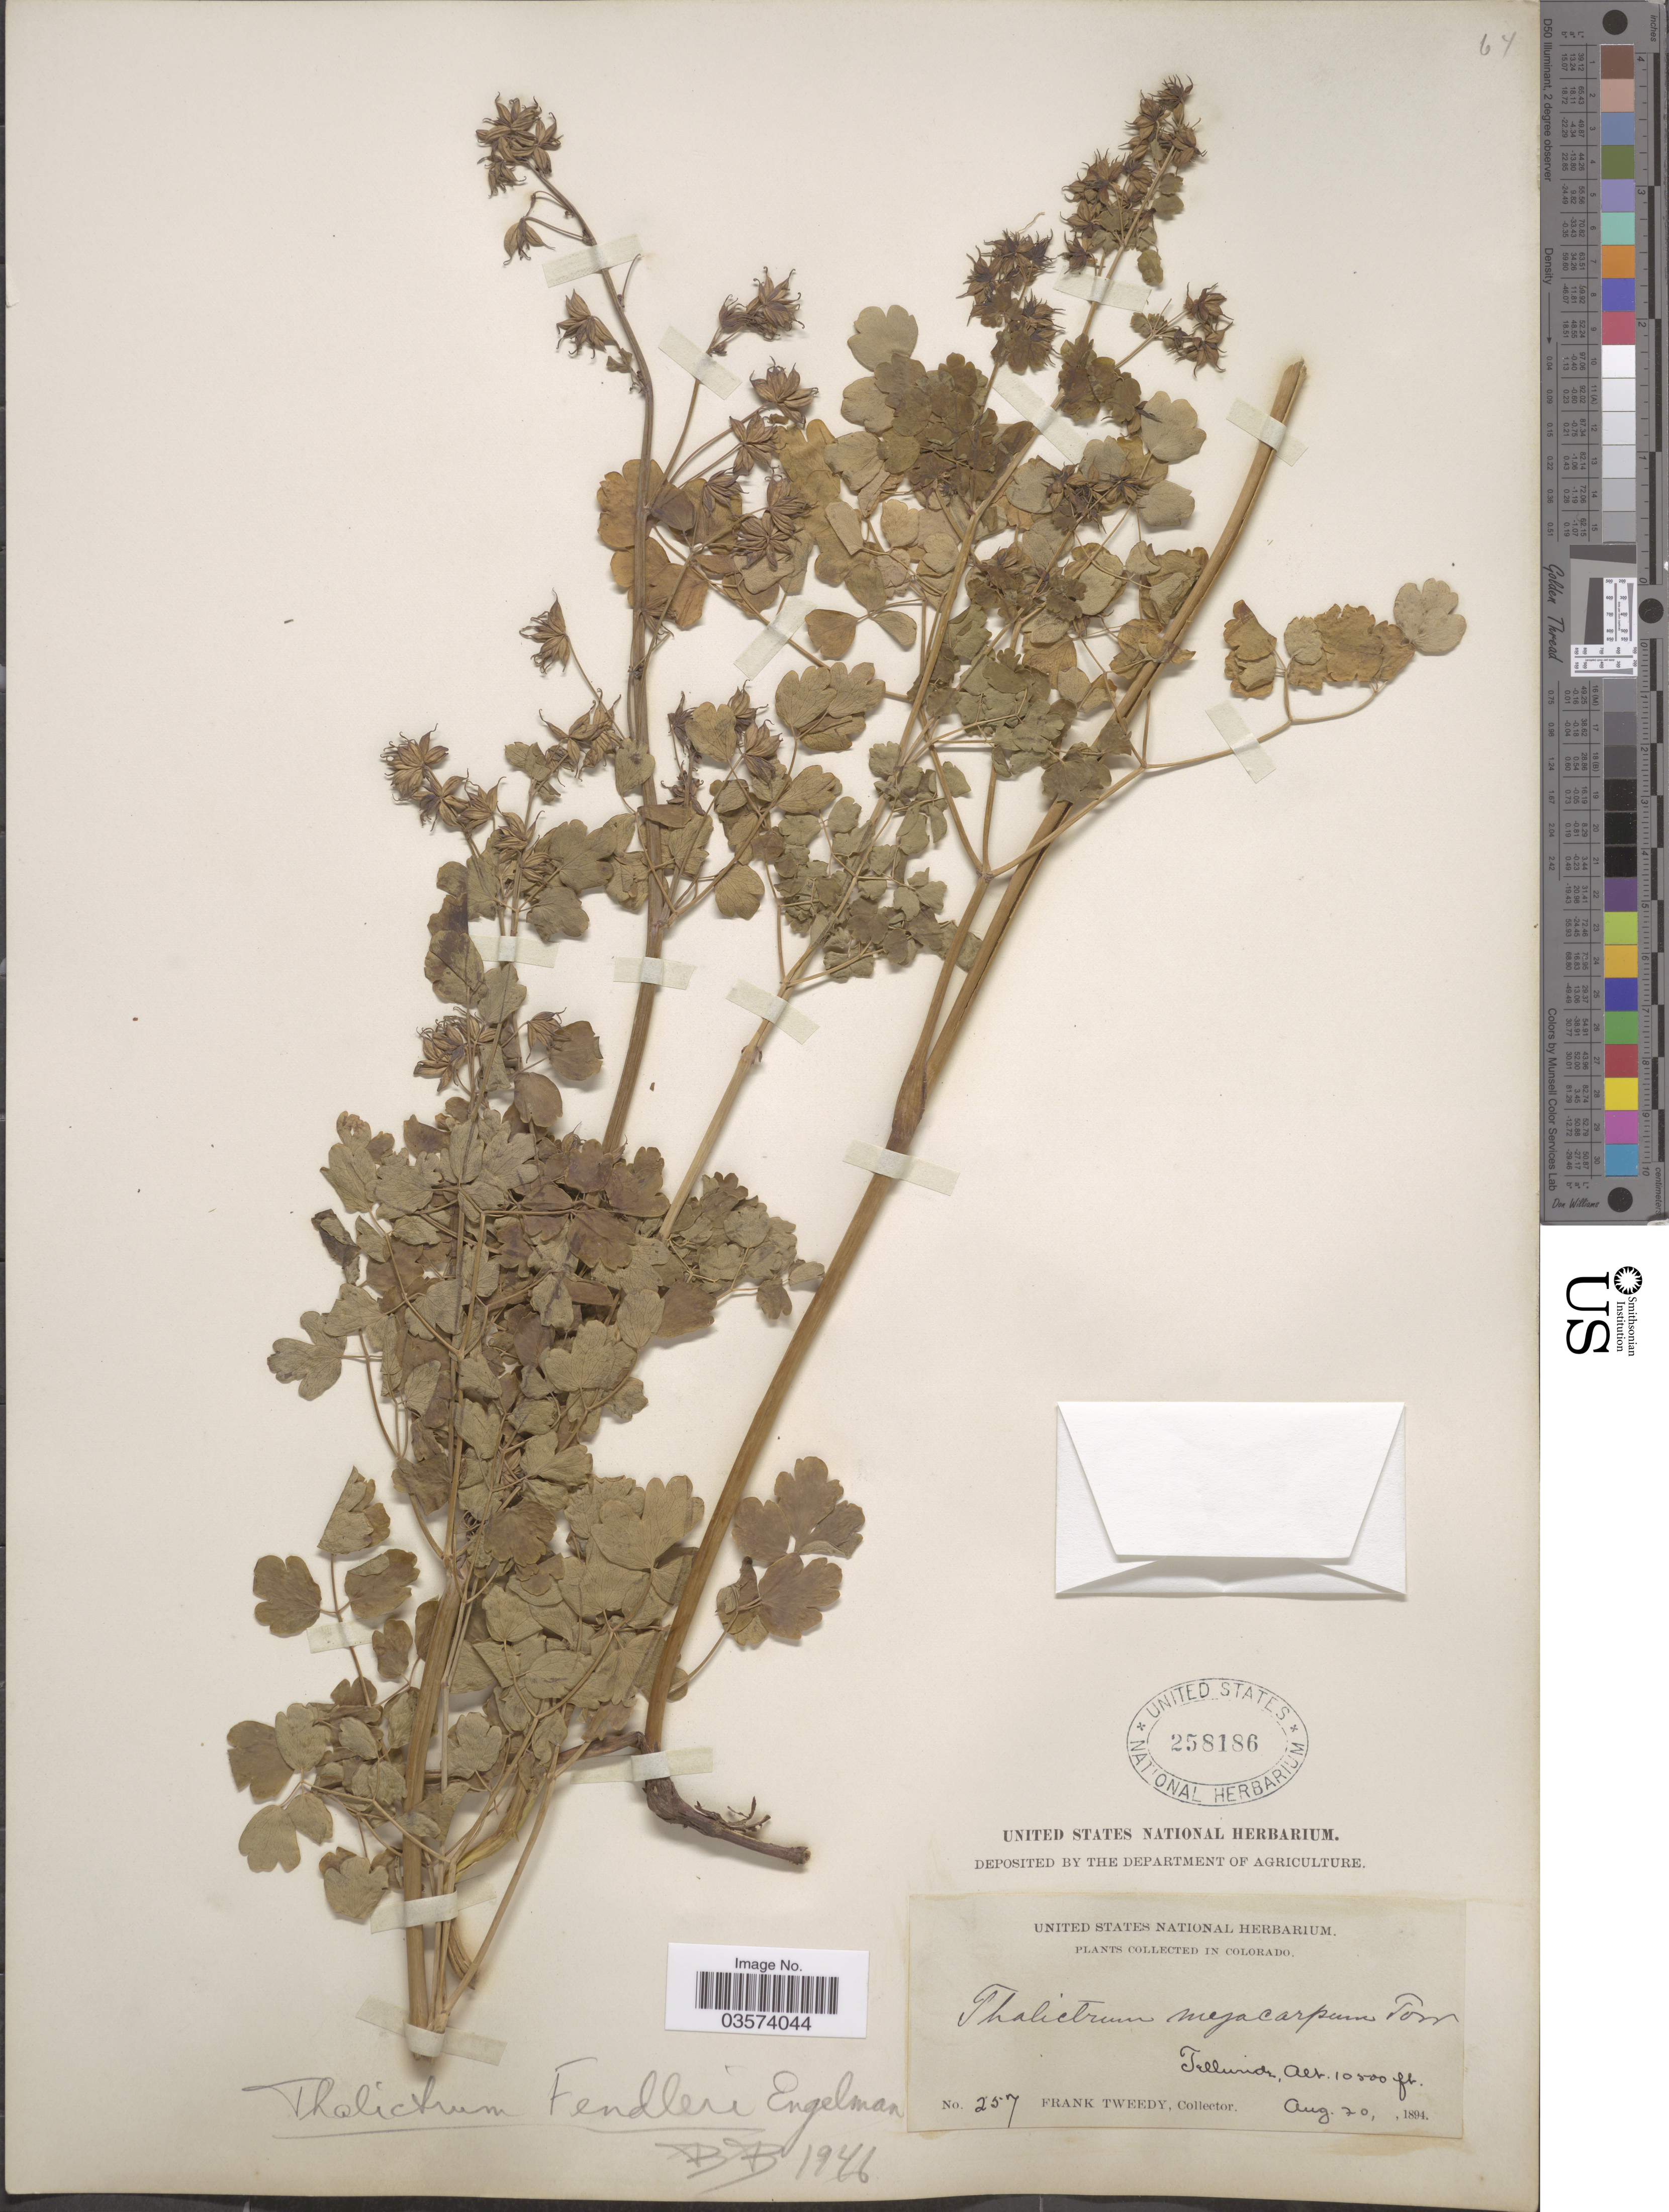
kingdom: Plantae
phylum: Tracheophyta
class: Magnoliopsida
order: Ranunculales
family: Ranunculaceae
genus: Thalictrum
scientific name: Thalictrum fendleri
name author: Engelm. ex A. Gray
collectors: F. Tweedy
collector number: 257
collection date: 1894-08-20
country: United States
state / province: Colorado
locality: Telluride.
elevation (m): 3200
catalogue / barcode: US 258186